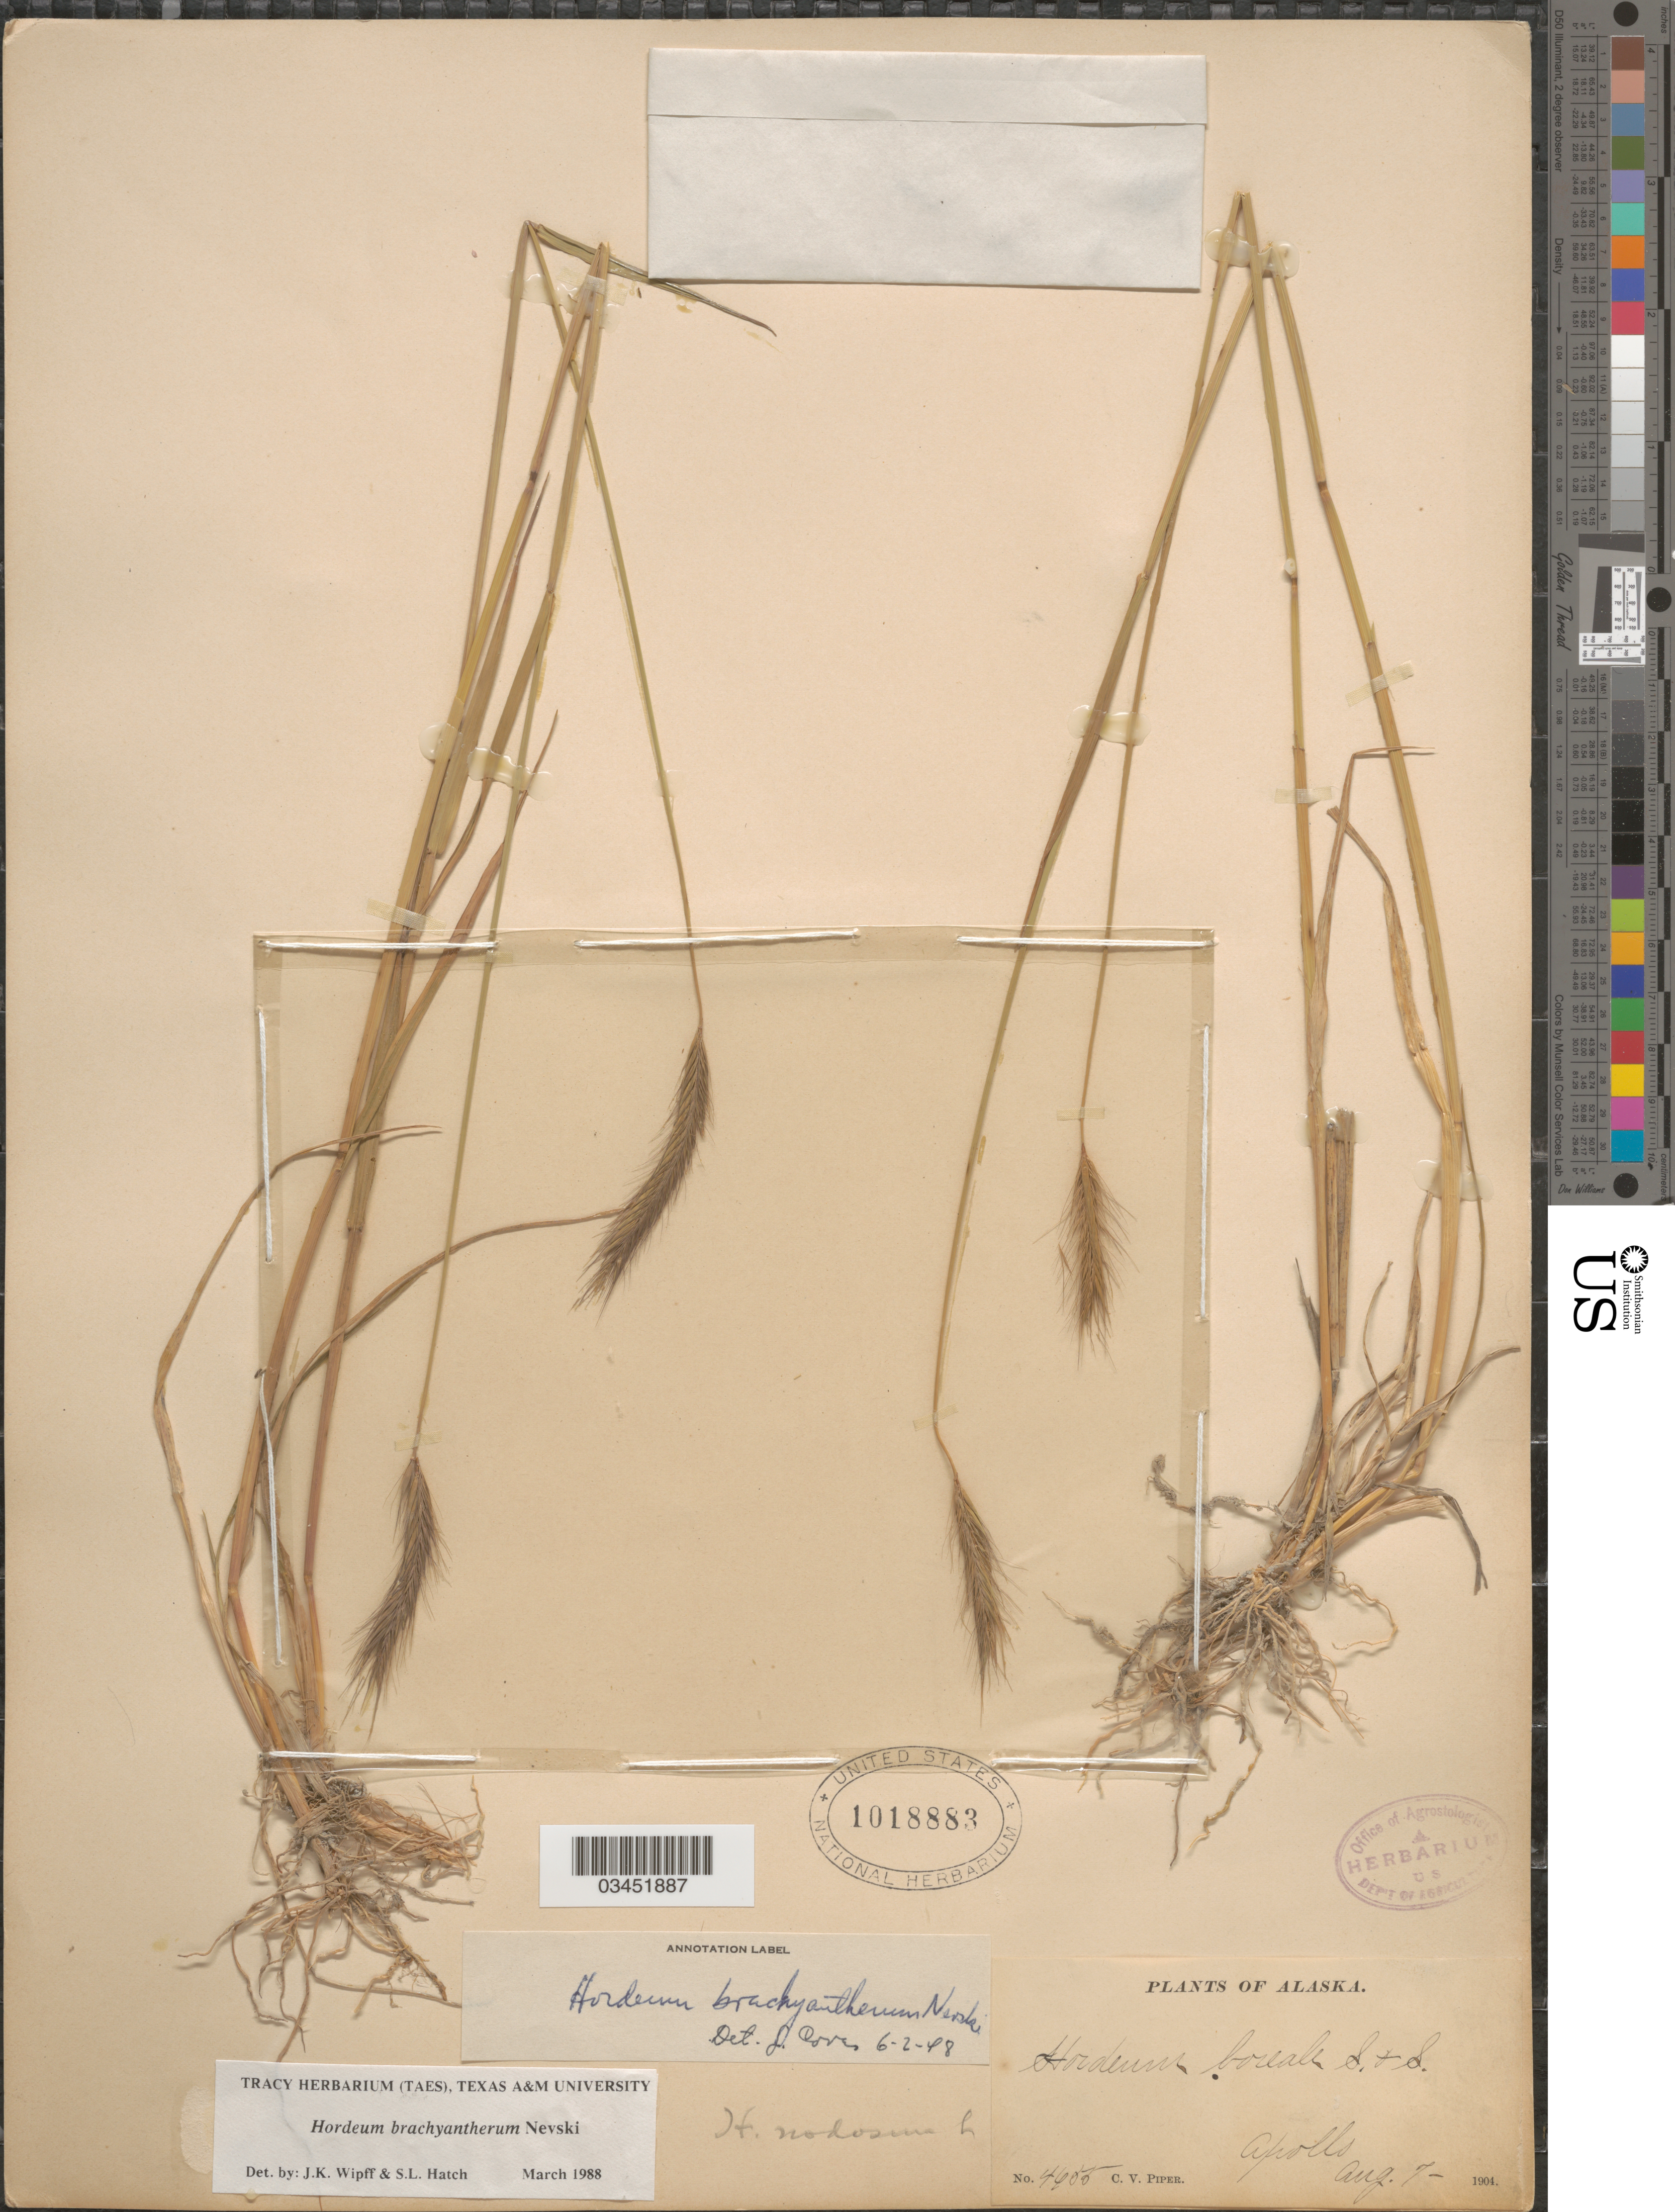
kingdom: Plantae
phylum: Tracheophyta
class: Liliopsida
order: Poales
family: Poaceae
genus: Hordeum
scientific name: Hordeum brachyantherum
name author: Nevski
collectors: C. V. Piper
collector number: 4655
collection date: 1904-08-07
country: United States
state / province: Alaska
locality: Apollo.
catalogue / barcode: US 1018883